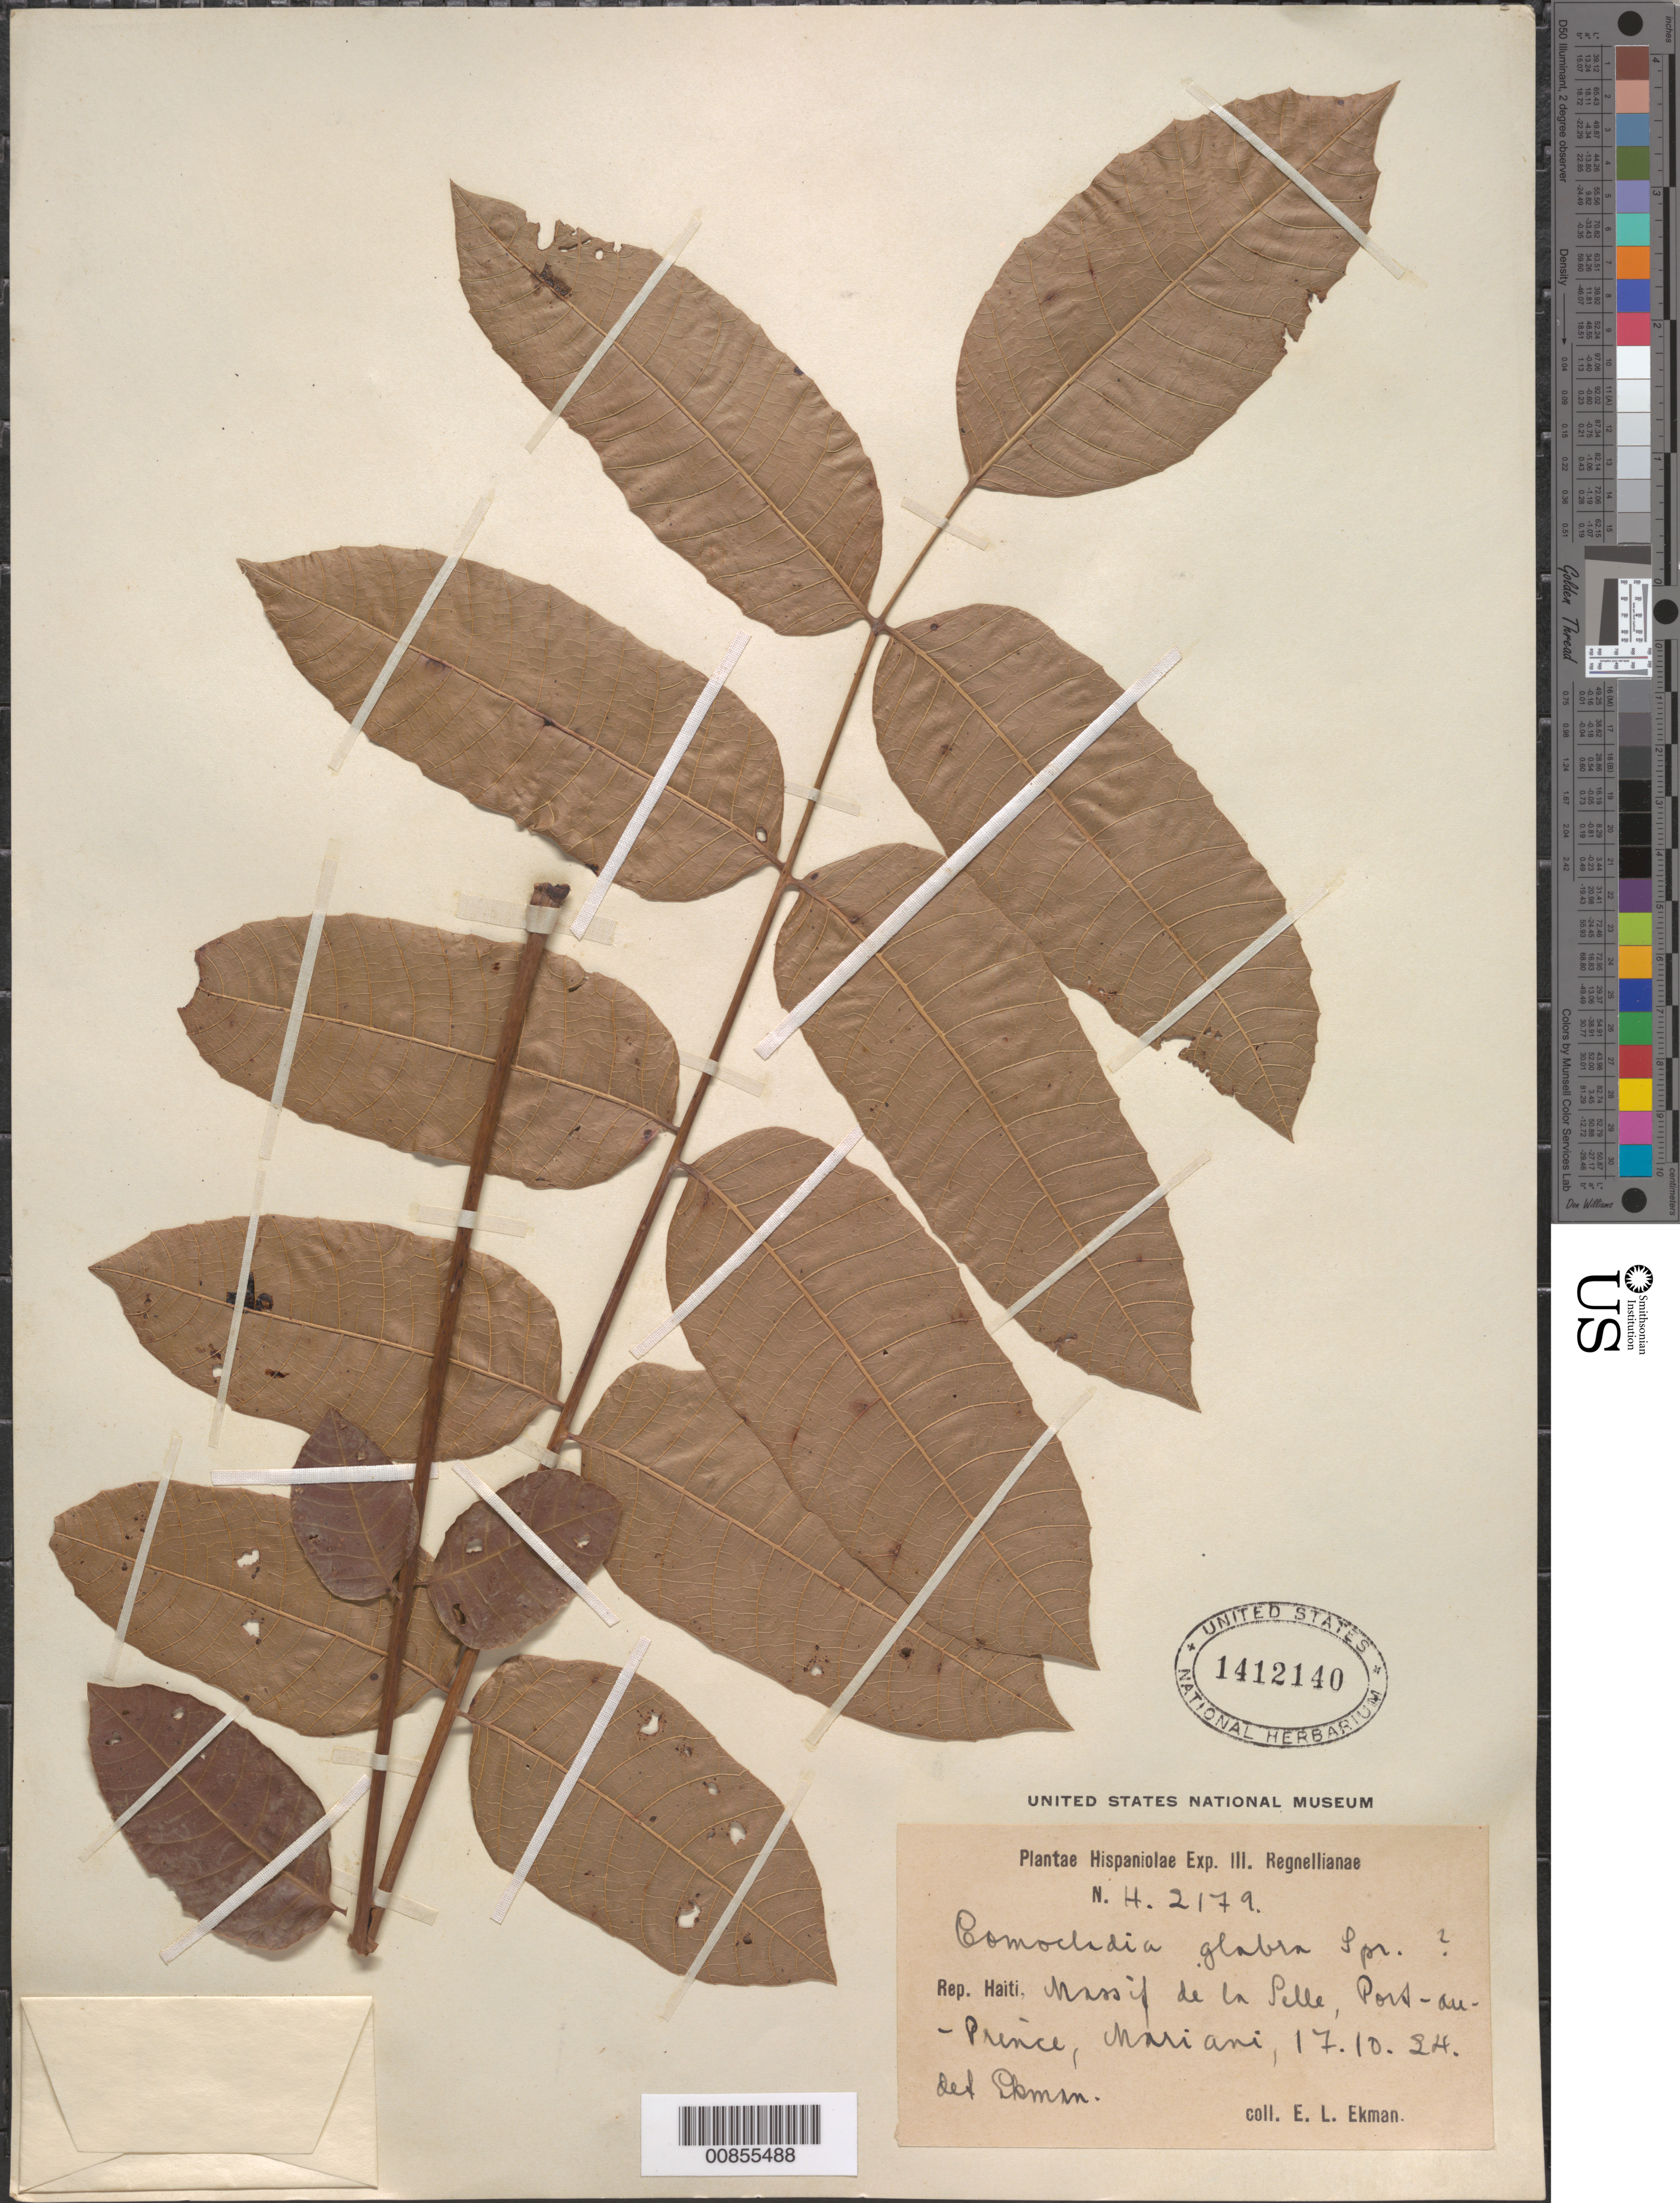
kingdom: Plantae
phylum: Tracheophyta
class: Magnoliopsida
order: Sapindales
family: Anacardiaceae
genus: Comocladia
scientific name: Comocladia glabra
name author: (Schult.) Spreng.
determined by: Ekman, E. L.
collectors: E. L. Ekman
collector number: H 2179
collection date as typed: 17 Oct 1924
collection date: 1924-10-17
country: Haiti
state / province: Ouest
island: Hispaniola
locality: Massif de la Selle, Port-au-Prince, Mariani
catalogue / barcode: US 1412140